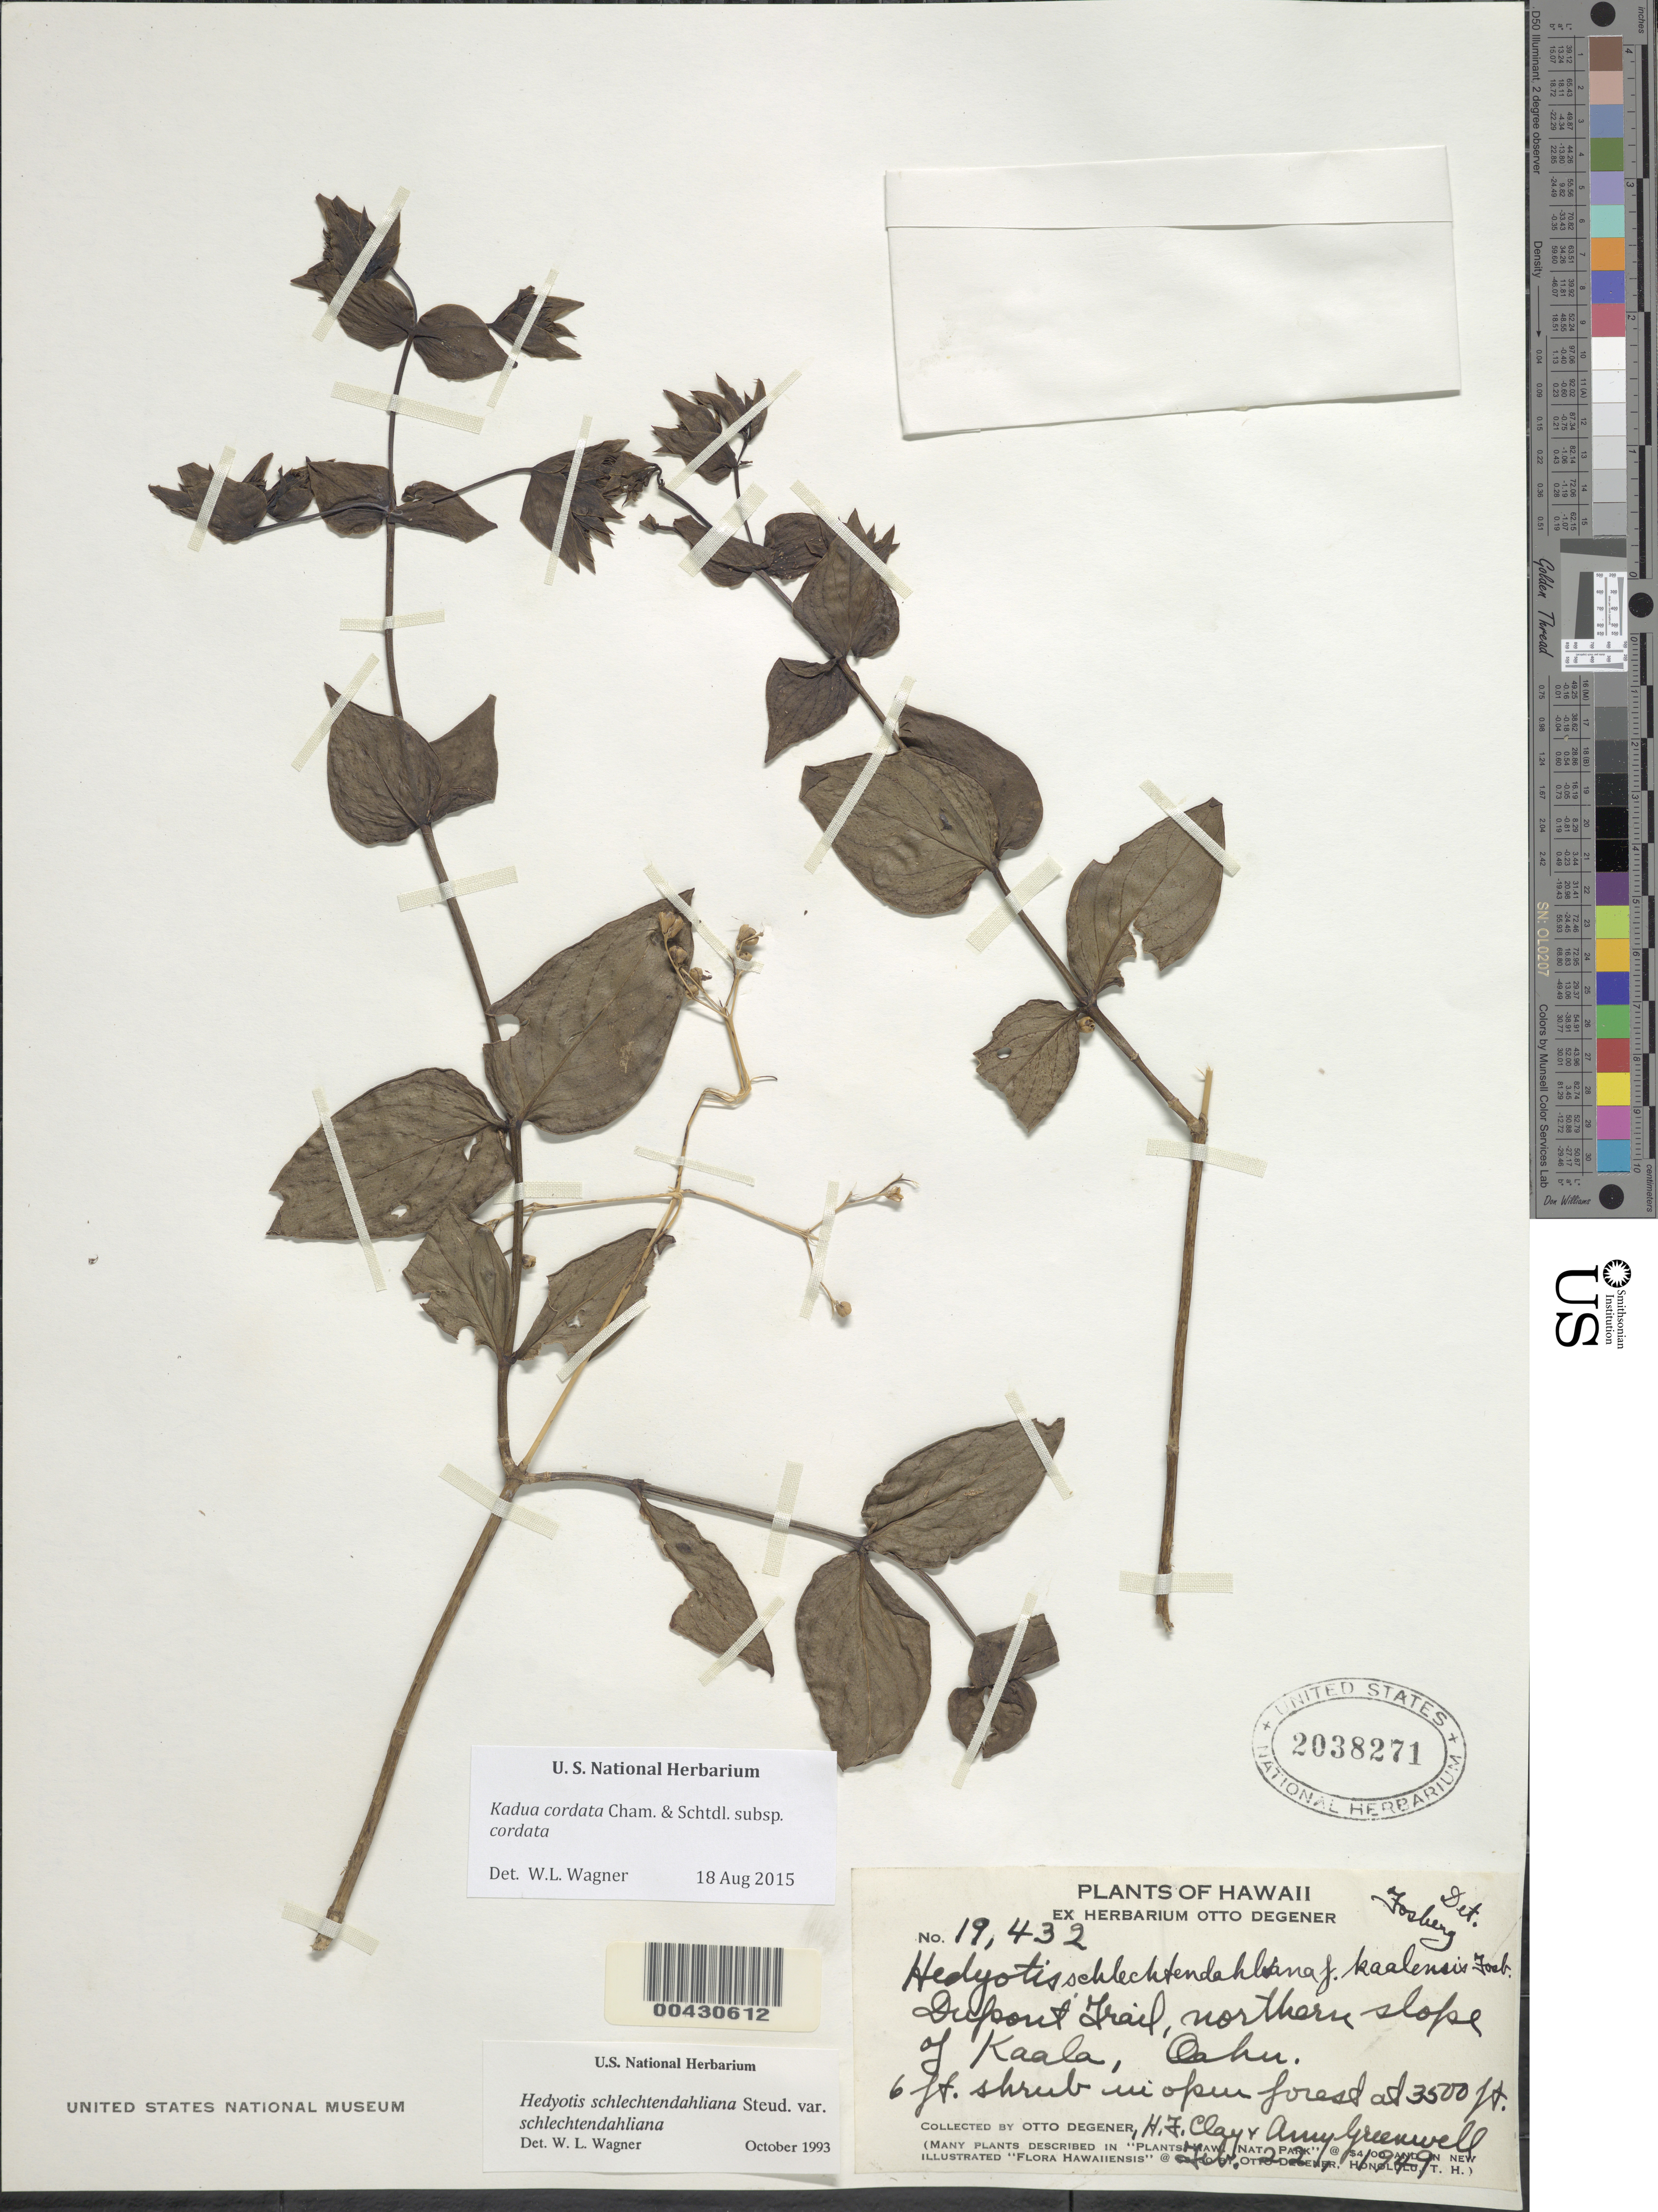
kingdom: Plantae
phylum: Tracheophyta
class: Magnoliopsida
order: Gentianales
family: Rubiaceae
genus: Kadua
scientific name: Kadua cordata subsp. cordata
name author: Cham. & Schltdl.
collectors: O. Degener, H. Clay & A. B. Greenwell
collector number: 19432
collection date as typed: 22 Feb 1949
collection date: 1949-02-22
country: United States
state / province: Hawaii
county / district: Honolulu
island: Oahu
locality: Dupont Trail, northern slope of Kaala.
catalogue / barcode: US 2038271